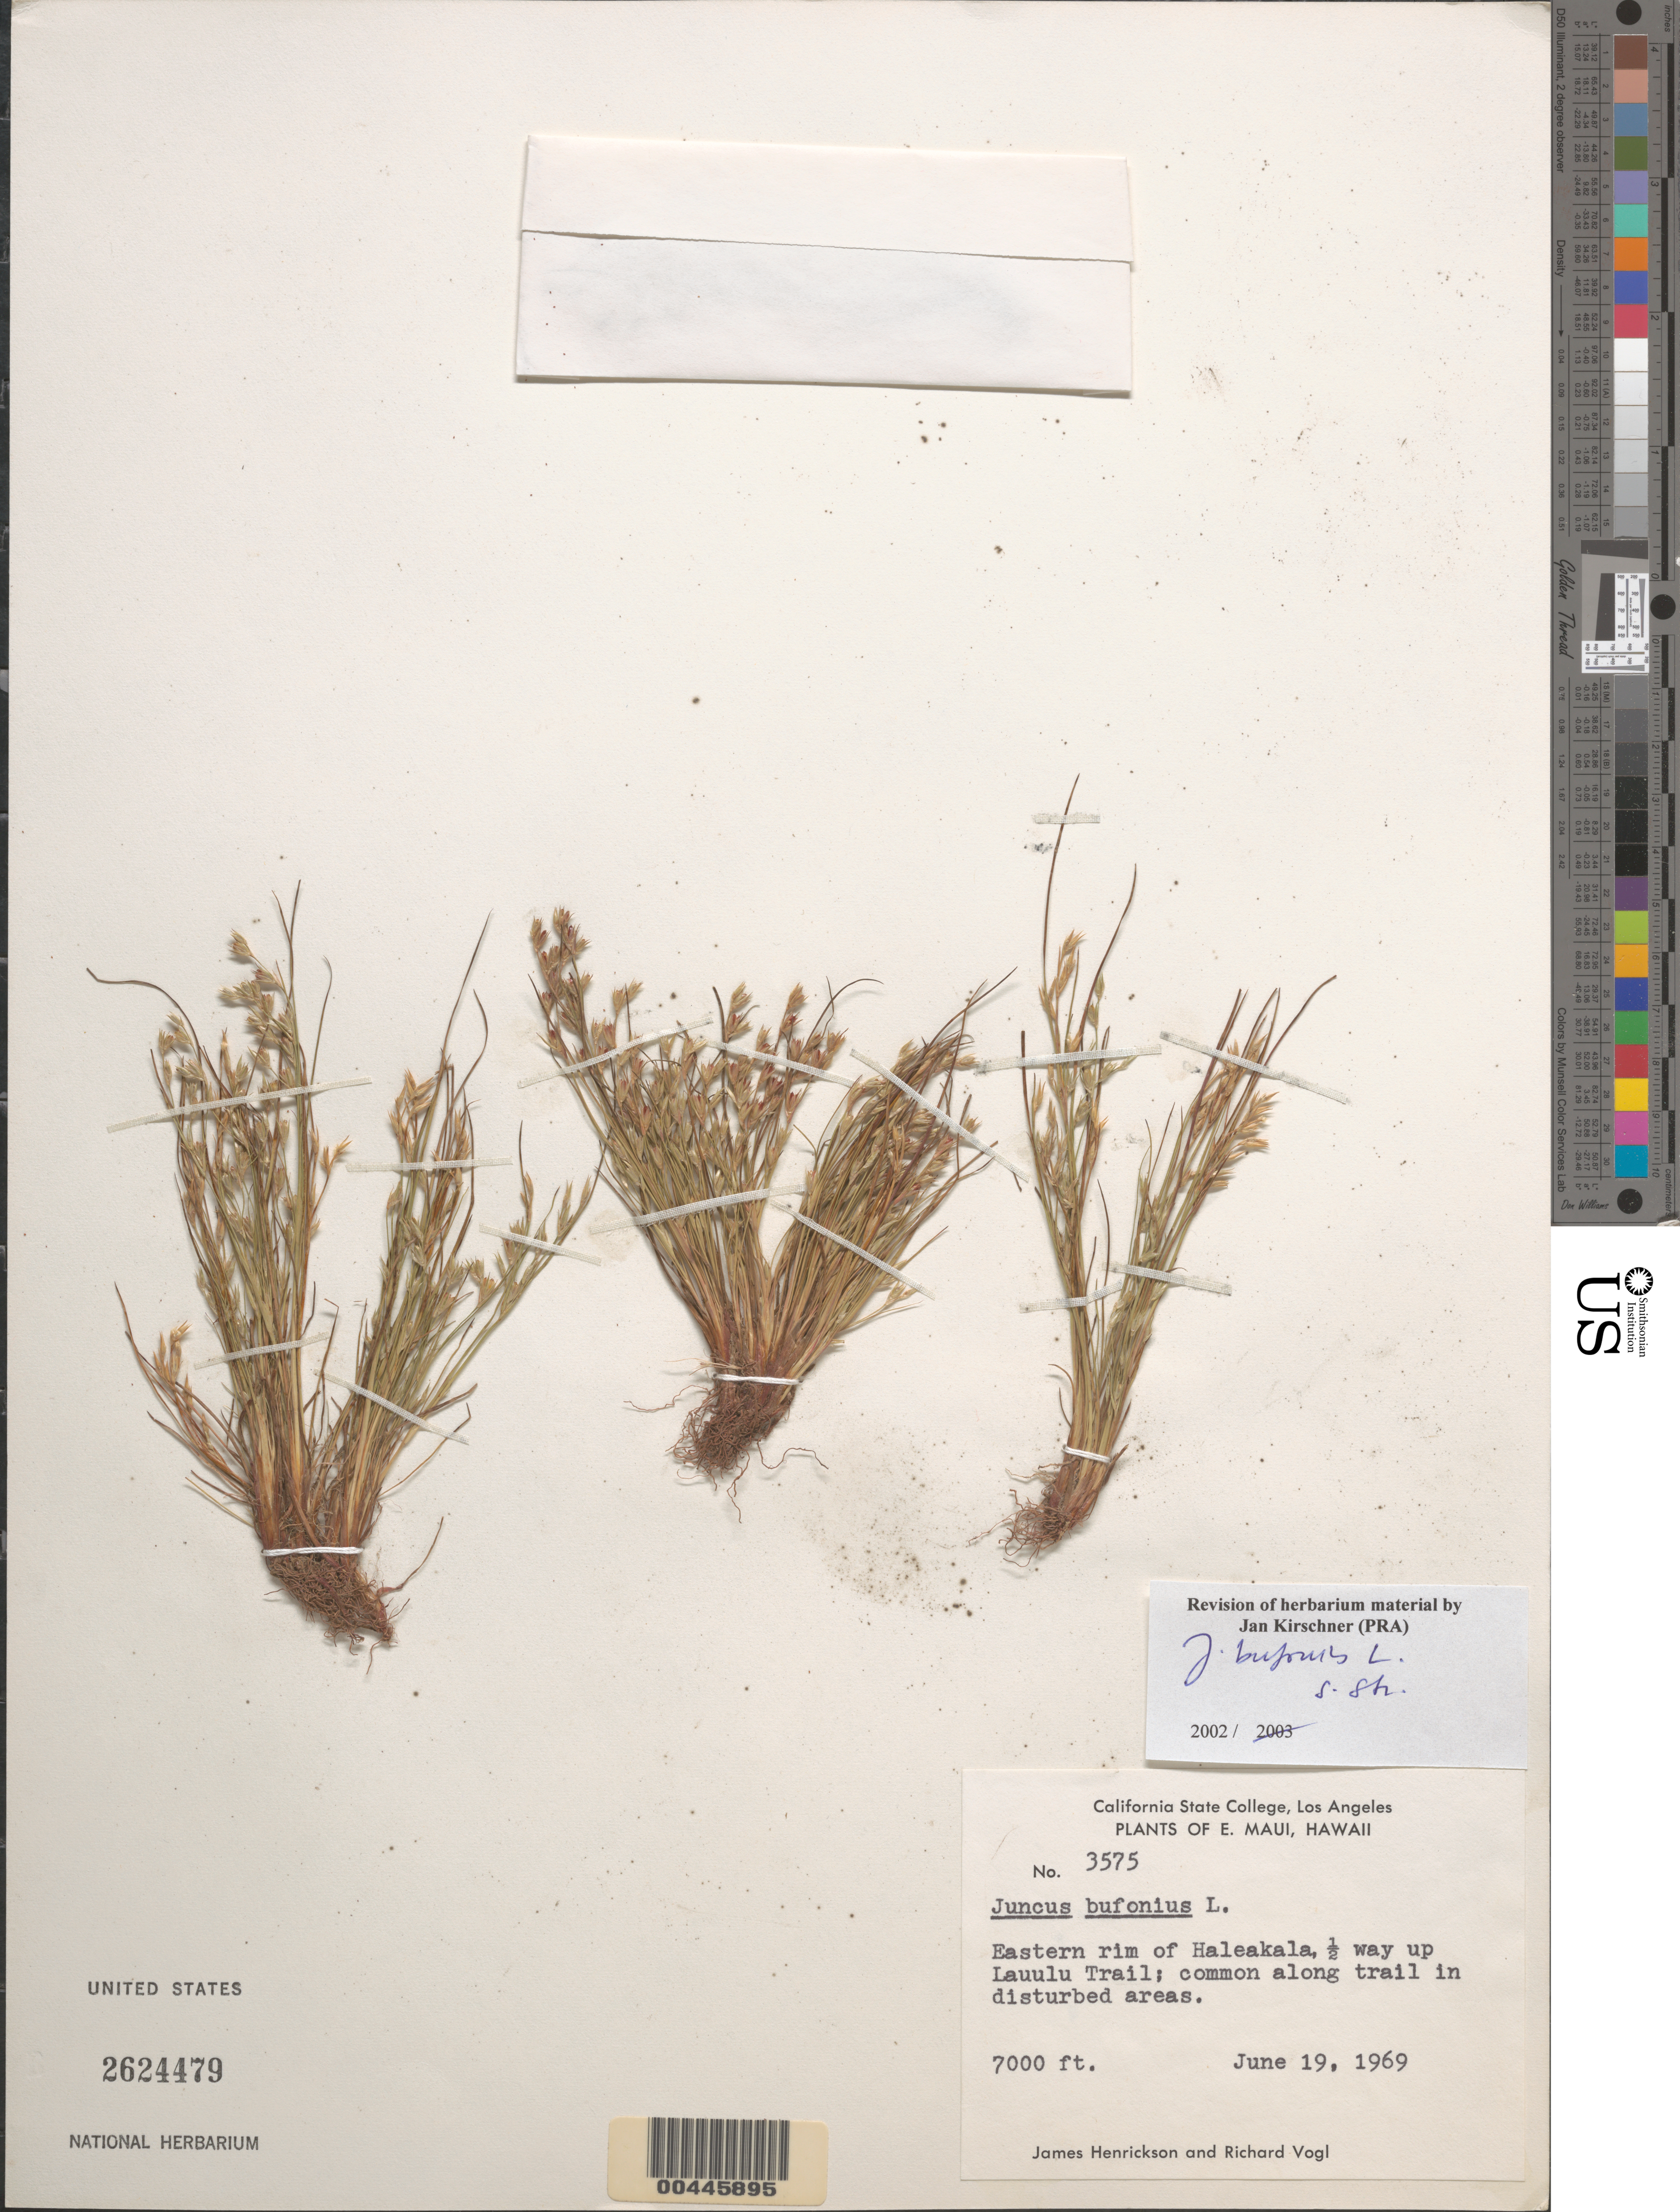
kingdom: Plantae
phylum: Tracheophyta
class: Liliopsida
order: Poales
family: Juncaceae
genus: Juncus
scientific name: Juncus bufonius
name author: L.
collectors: J. S. Henrickson & R. Vogl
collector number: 3575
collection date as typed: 19 Jun 1969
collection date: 1969-06-19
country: United States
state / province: Hawaii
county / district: Maui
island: Maui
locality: E Maui, E rim of Haleakala, 1/2 way up Lauulu Trail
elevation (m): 2134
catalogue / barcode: US 2624479